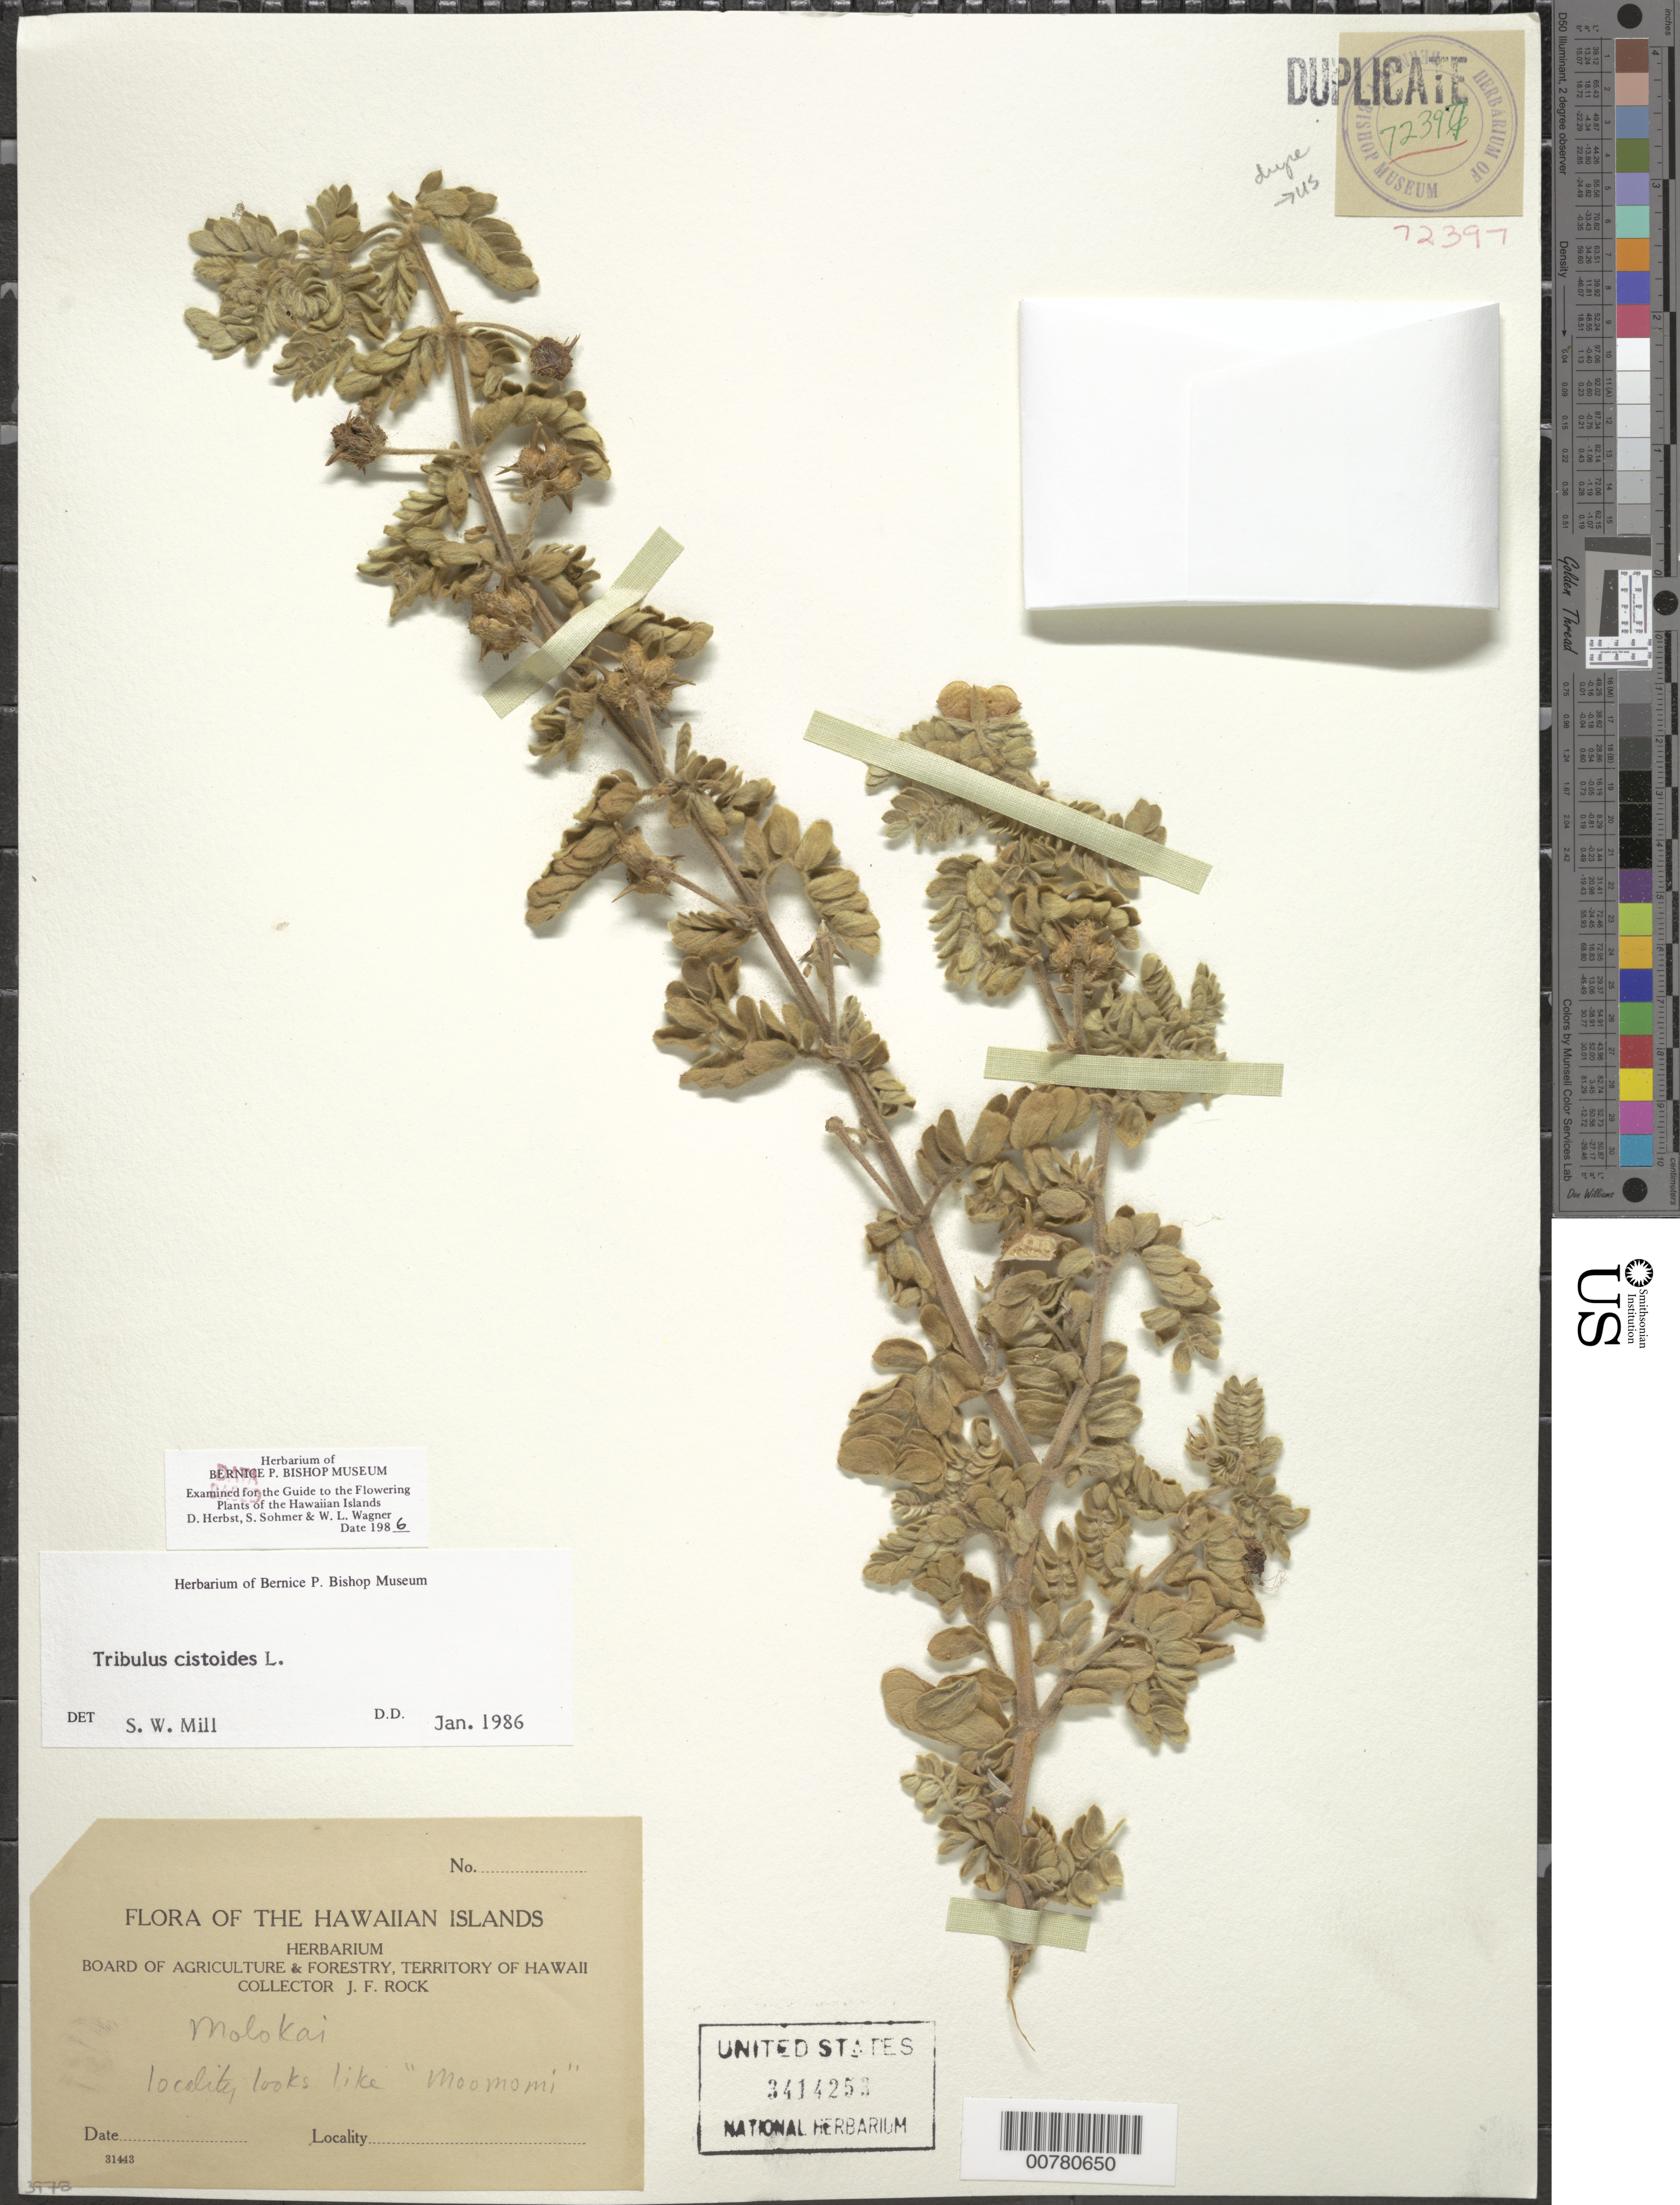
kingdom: Plantae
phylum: Tracheophyta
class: Magnoliopsida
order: Zygophyllales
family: Zygophyllaceae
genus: Tribulus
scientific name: Tribulus cistoides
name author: L.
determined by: Wagner, W. L.; Herbst, D. R.; Sohmer, S. H.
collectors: J. F. Rock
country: United States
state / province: Hawaii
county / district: Maui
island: Moloka'i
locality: Moomomi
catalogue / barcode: US 3414253